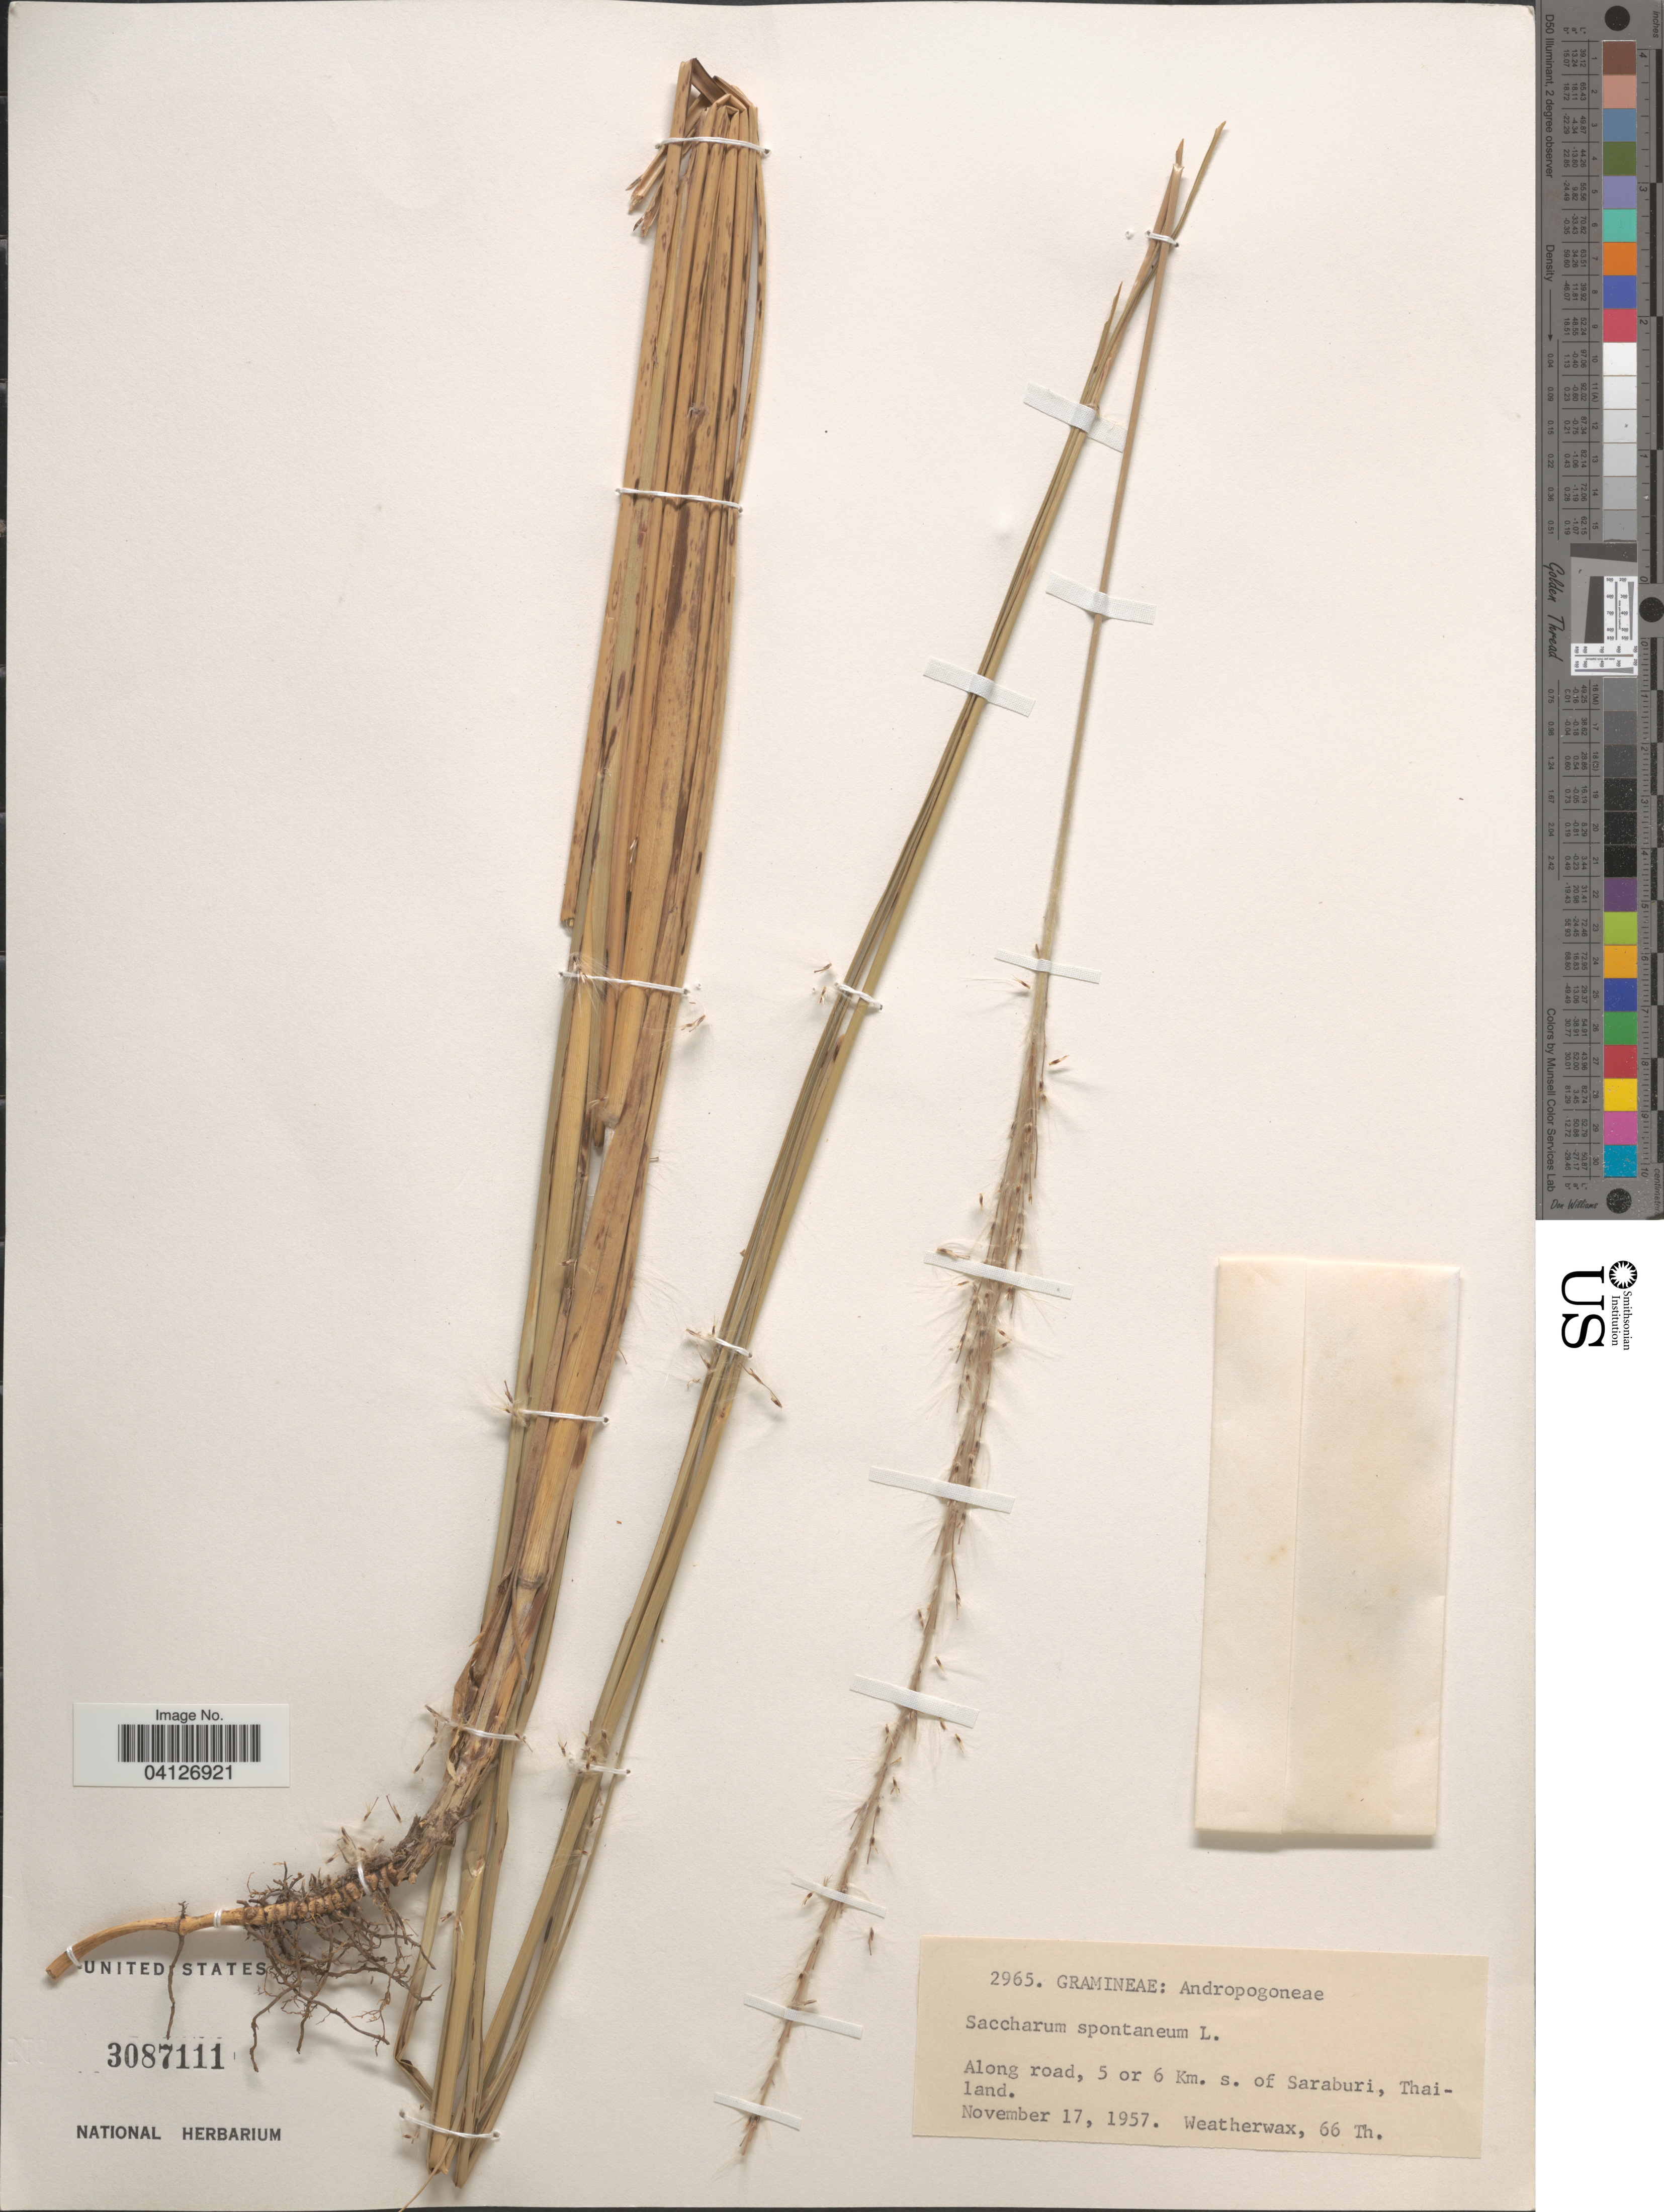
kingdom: Plantae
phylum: Tracheophyta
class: Liliopsida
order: Poales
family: Poaceae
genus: Saccharum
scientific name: Saccharum spontaneum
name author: L.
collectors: -. Weatherwax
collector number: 66Th.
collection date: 1957-11-17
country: Thailand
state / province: Saraburi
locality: Along road, 5 or 6 Km. s of Saraburi.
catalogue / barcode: US 3087111